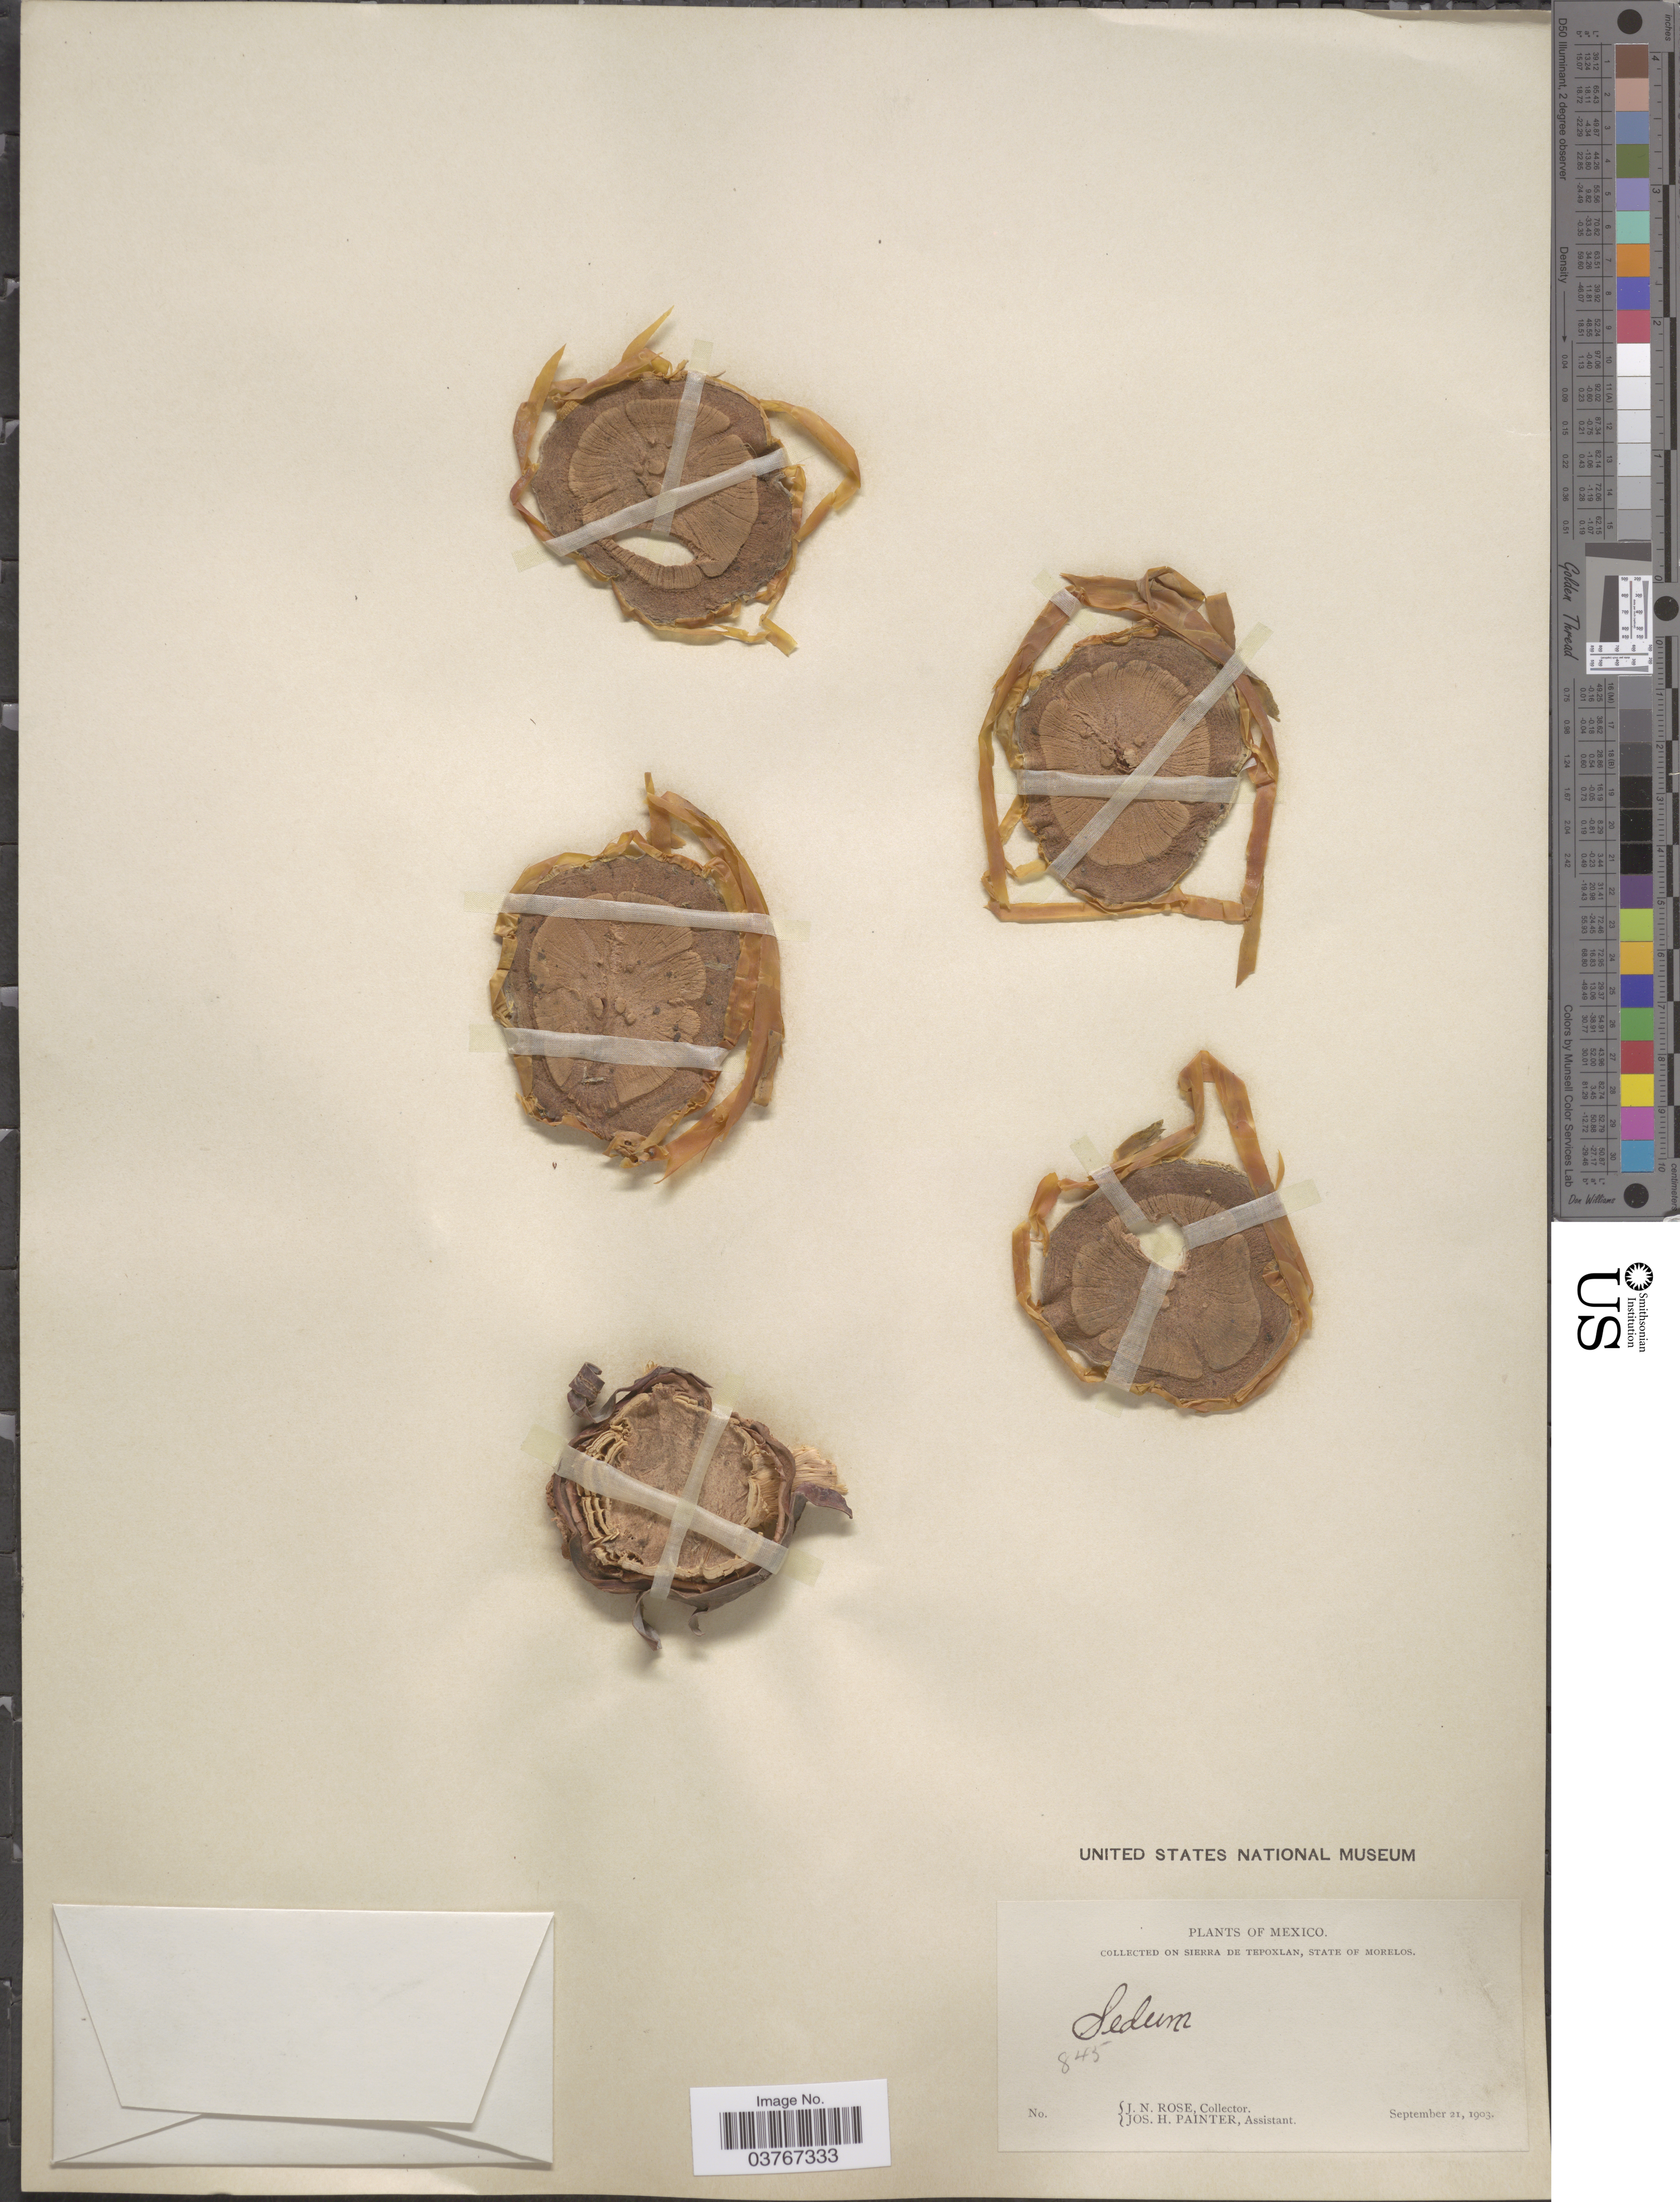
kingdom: Plantae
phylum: Tracheophyta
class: Magnoliopsida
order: Saxifragales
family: Crassulaceae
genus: Sedum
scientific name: Sedum oxypetalum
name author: Kunth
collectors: J. N. Rose & J. H. Painter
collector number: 845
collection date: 1903-09-21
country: Mexico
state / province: Morelos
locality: Sierra de Tepoxlan, State of Morelos.